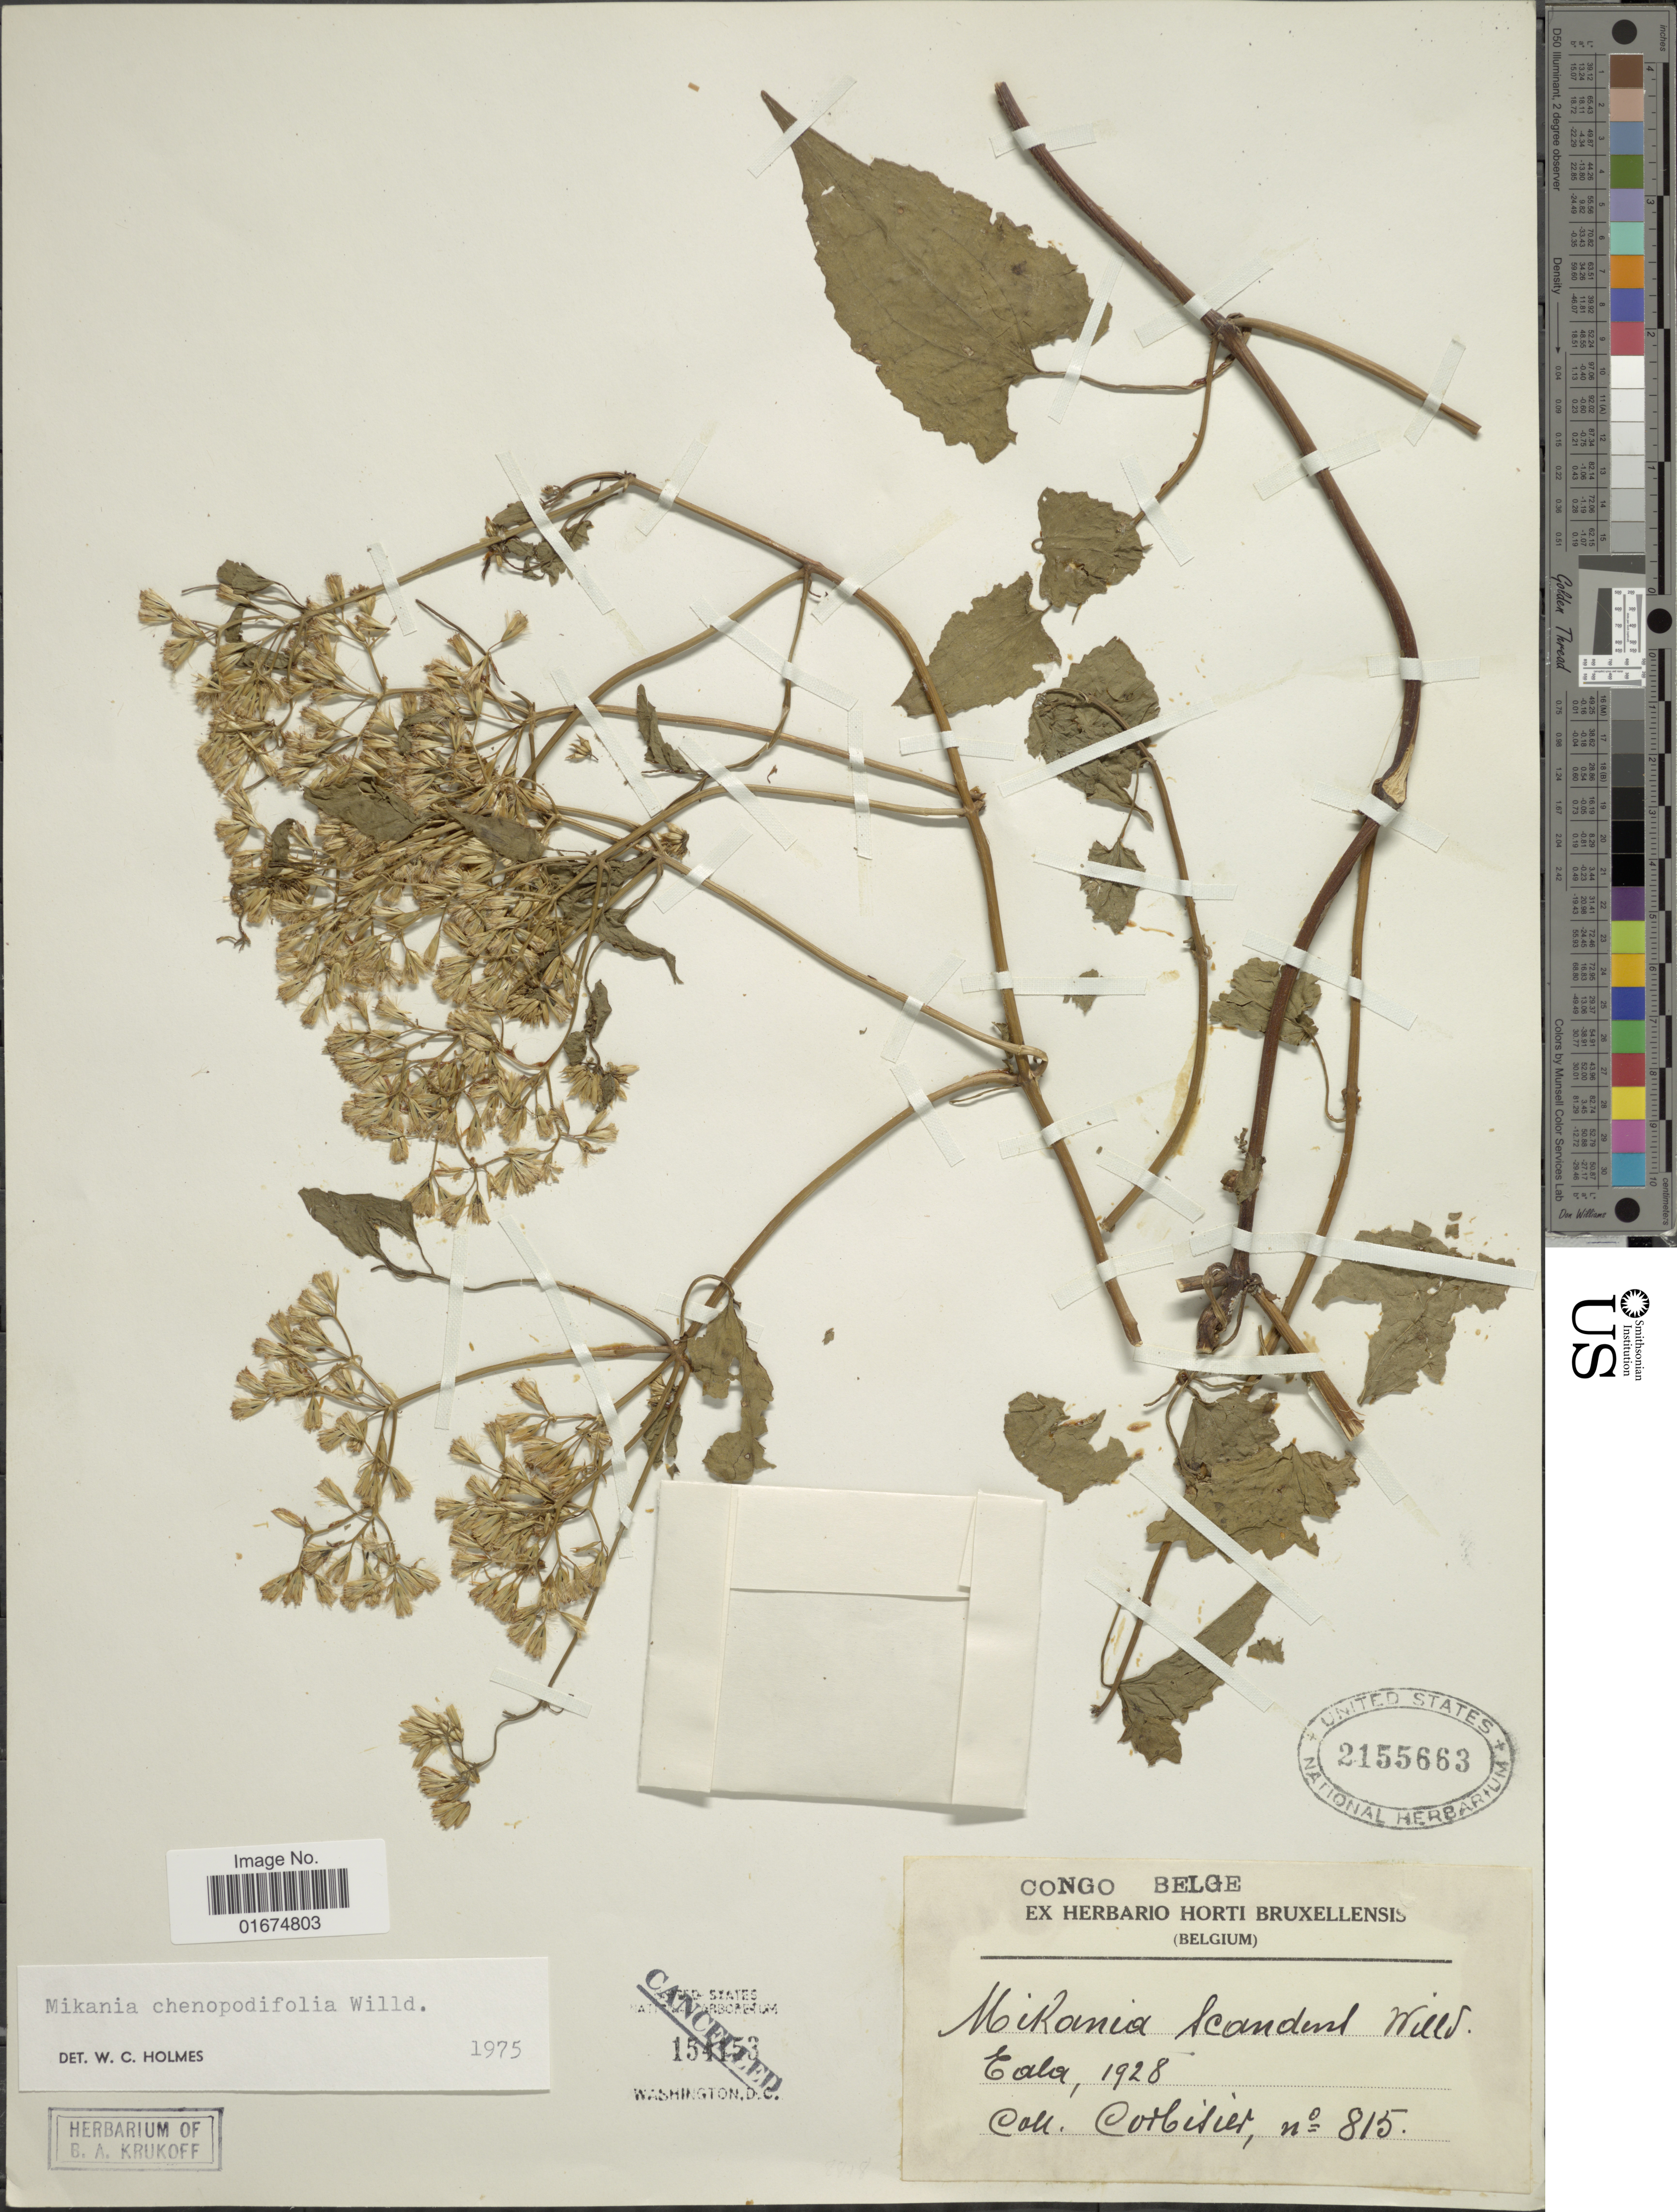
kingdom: Plantae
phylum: Tracheophyta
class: Magnoliopsida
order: Asterales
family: Asteraceae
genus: Mikania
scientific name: Mikania chenopodifolia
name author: Willd.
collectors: -. Corbisier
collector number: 815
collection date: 1928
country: Congo, Democratic Republic of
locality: Congo Belge, Cala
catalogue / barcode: US 2155663